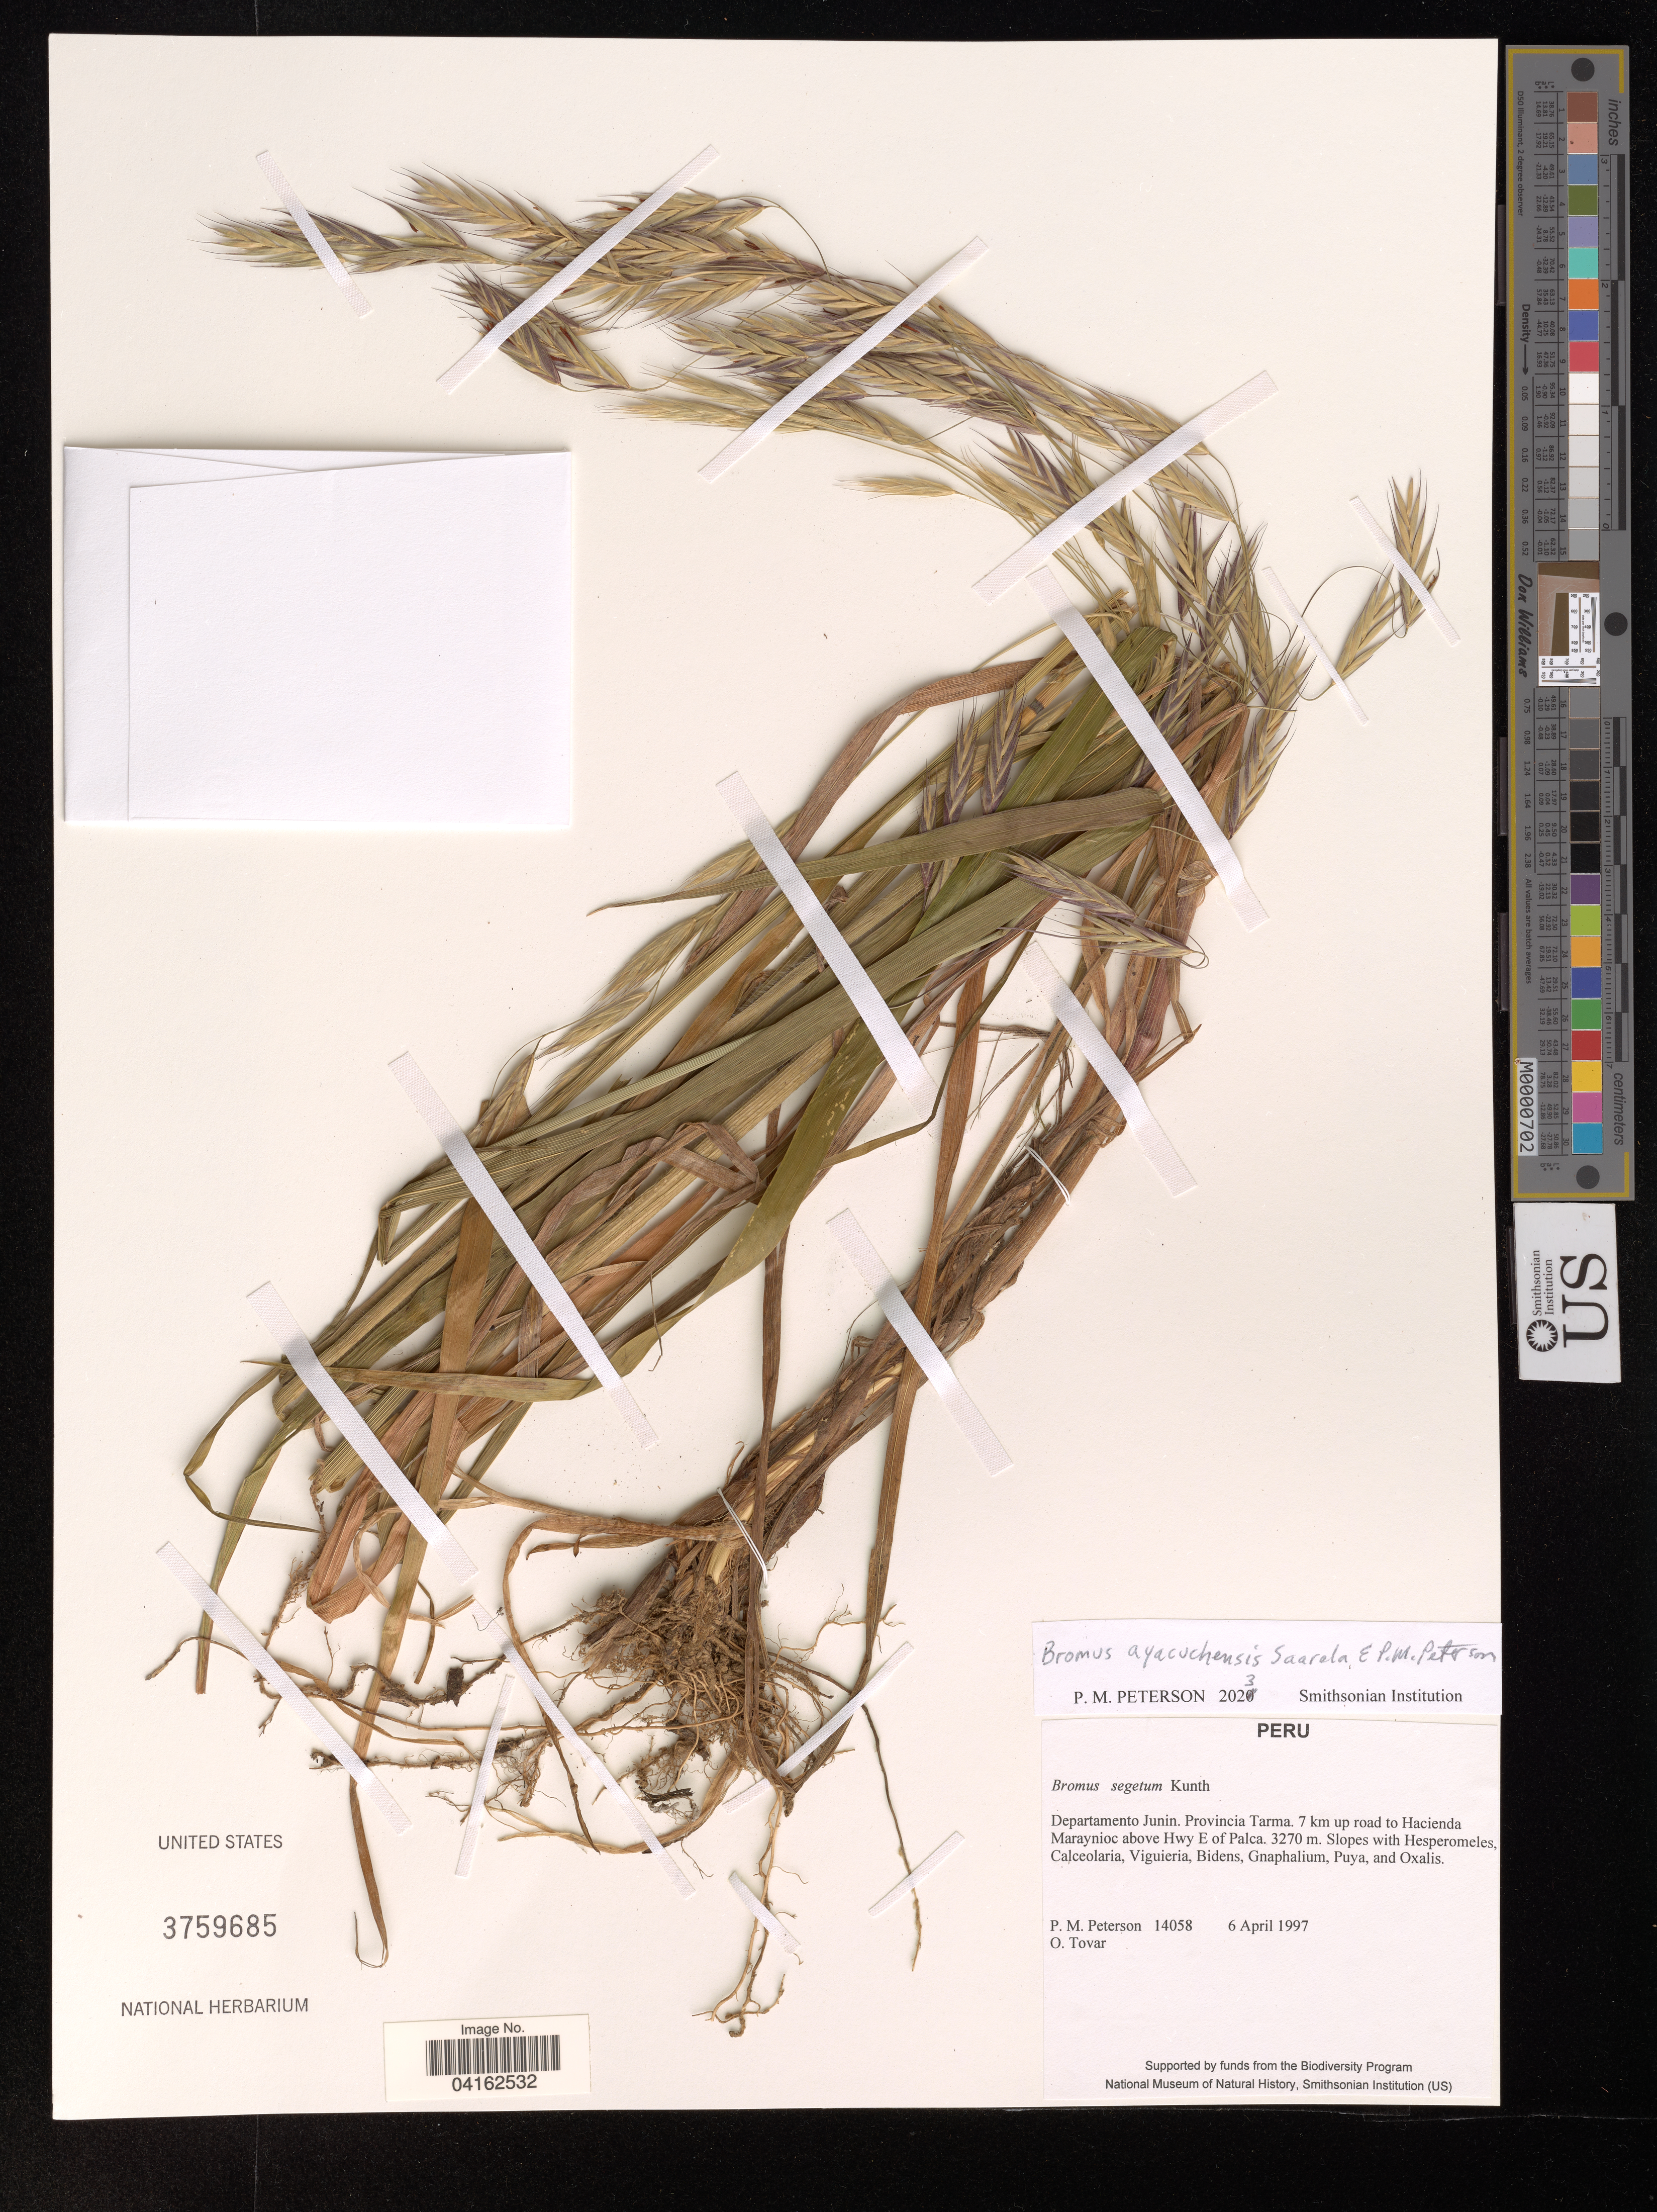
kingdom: Plantae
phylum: Tracheophyta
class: Liliopsida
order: Poales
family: Poaceae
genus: Bromus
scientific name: Bromus ayacuchensis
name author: Saarela & P.M. Peterson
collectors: P. M. Peterson & O. Tovar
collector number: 14058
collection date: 1997-04-06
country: Peru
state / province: Junin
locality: Departamento Junin. Provincia Tarma. 7 km up road to Hacienda Maraynioc above Hwy E of Palca.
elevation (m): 3270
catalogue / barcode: US 3759685